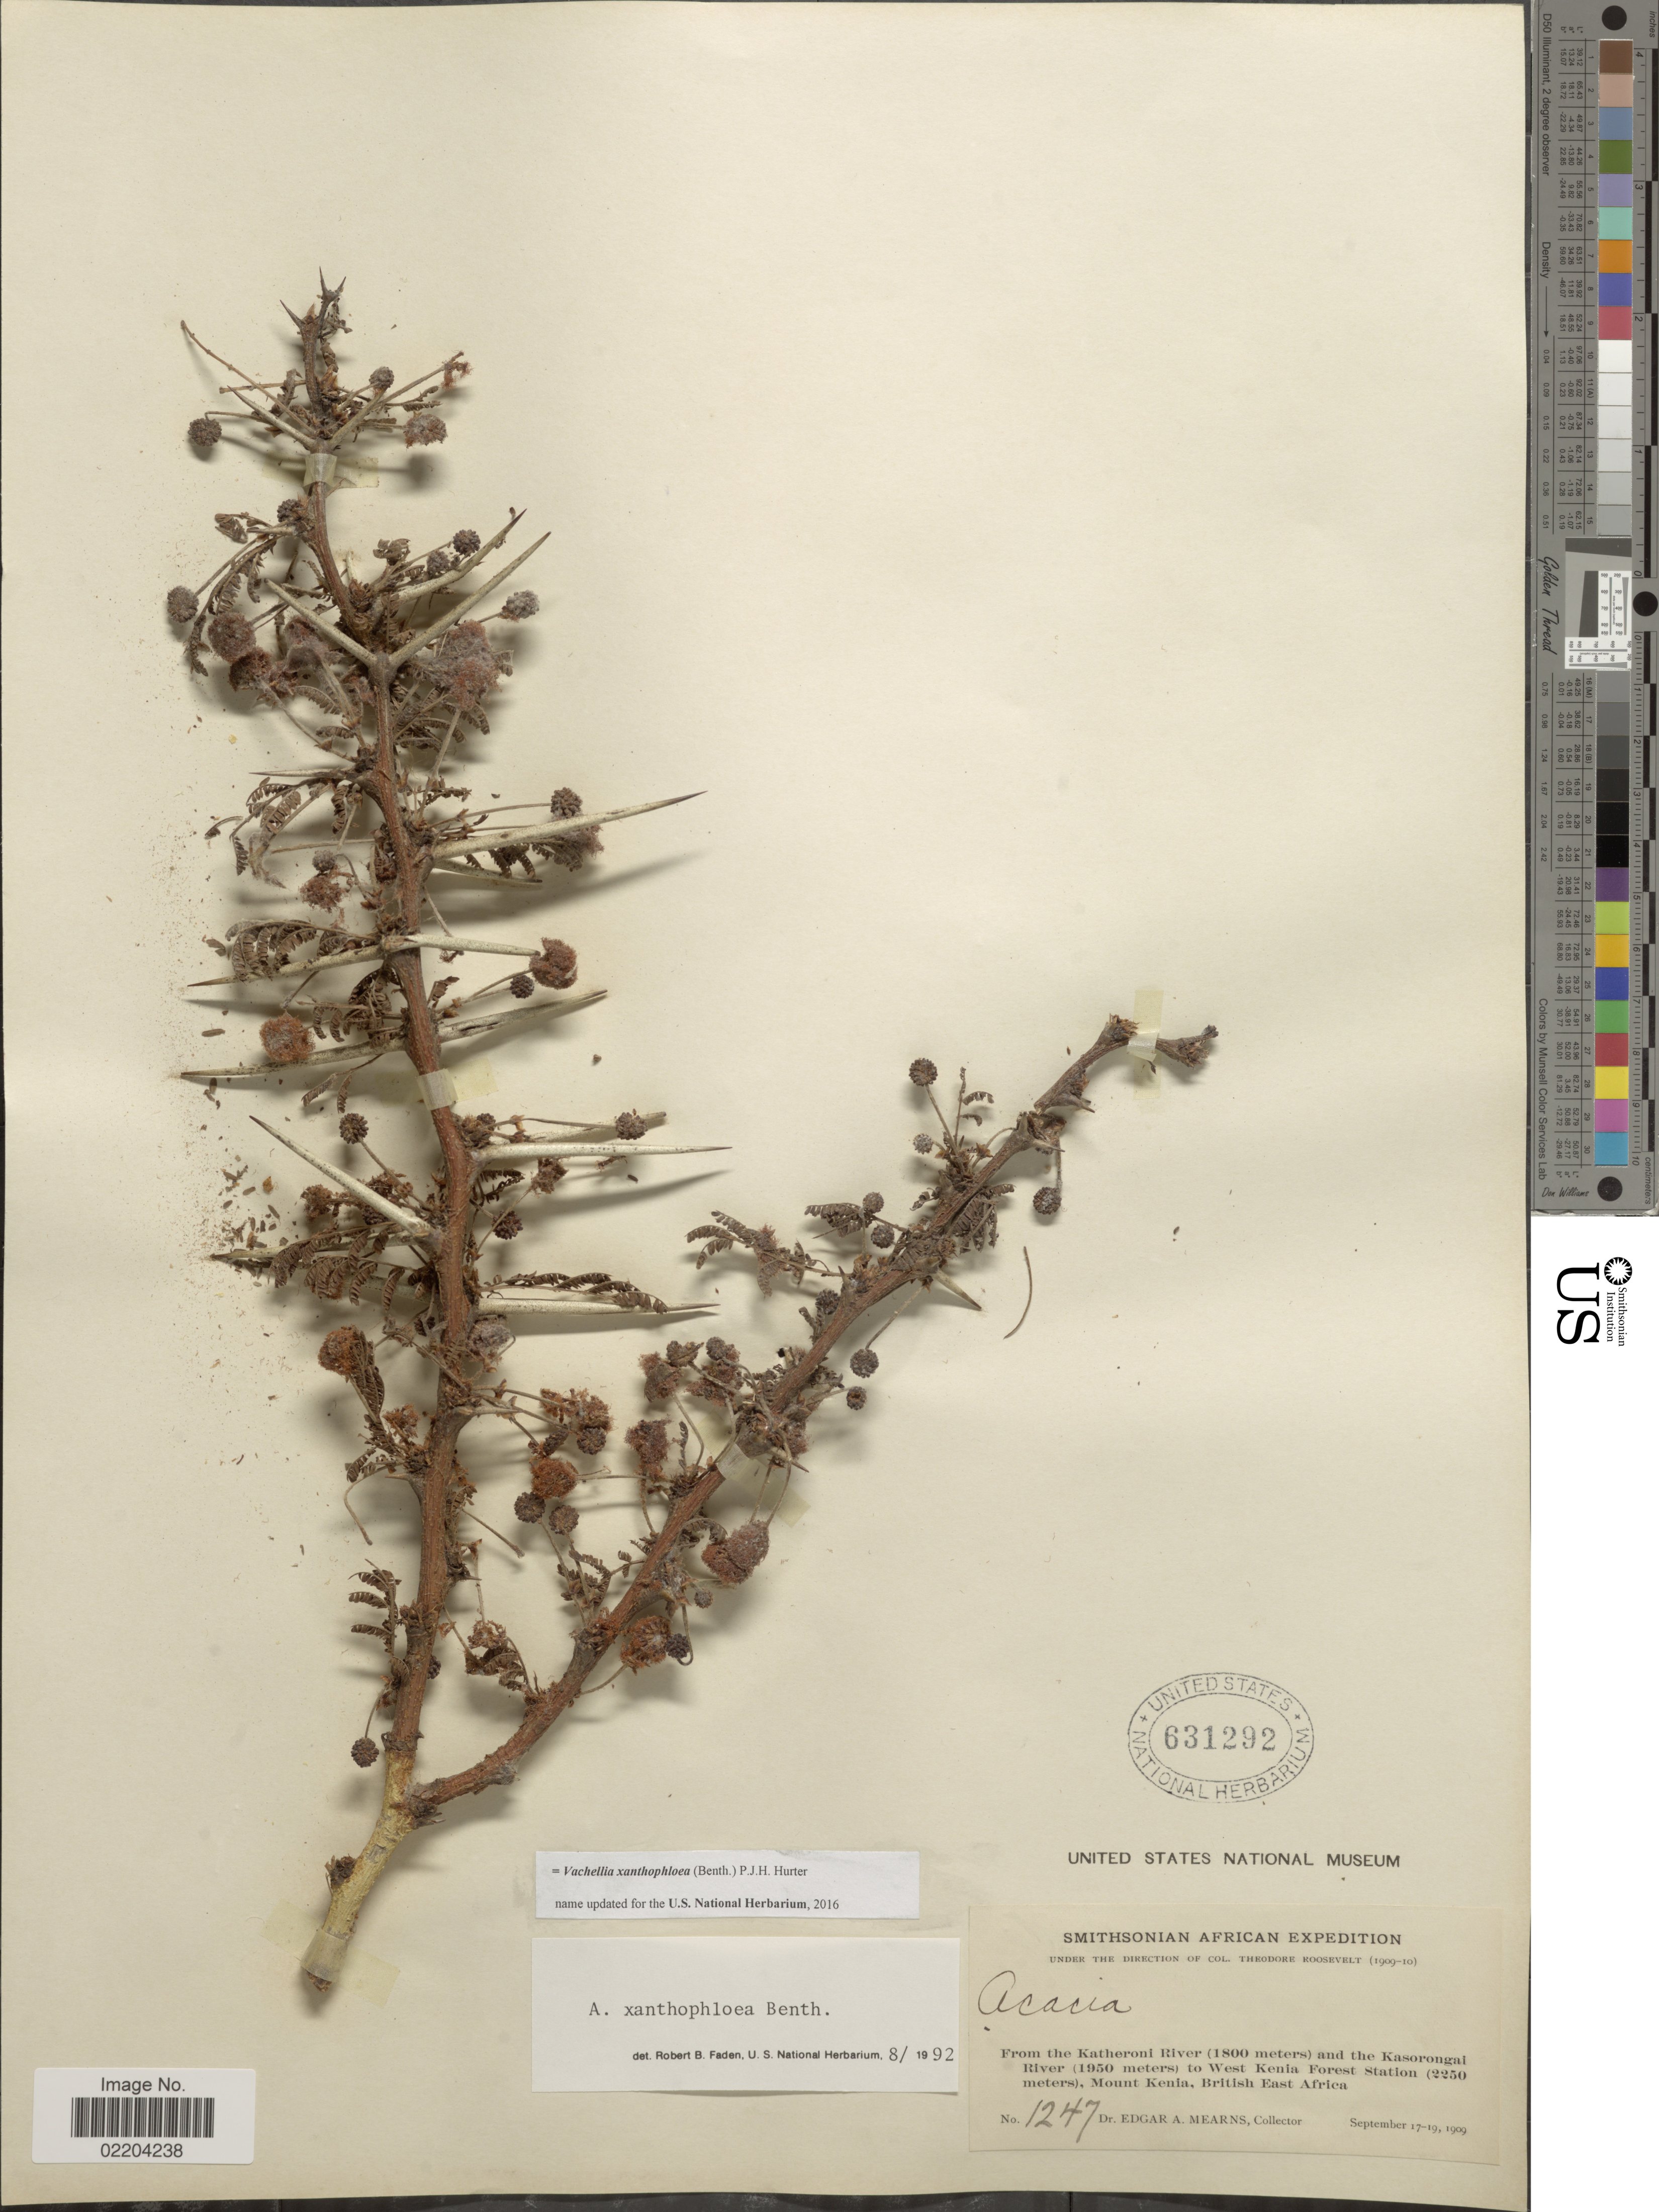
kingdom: Plantae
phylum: Tracheophyta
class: Magnoliopsida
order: Fabales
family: Fabaceae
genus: Vachellia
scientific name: Vachellia xanthophloea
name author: (Benth.) P.J.H. Hurter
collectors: E. A. Mearns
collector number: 1247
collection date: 1909-09-17/1909-09-19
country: Kenya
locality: From the Katheroni River (1800 meters) and the Kasorongal River (1950) to West Kenia Forest Station (2250 meters) Mount Kenia, British East Africa.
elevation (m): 1800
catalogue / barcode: US 631292